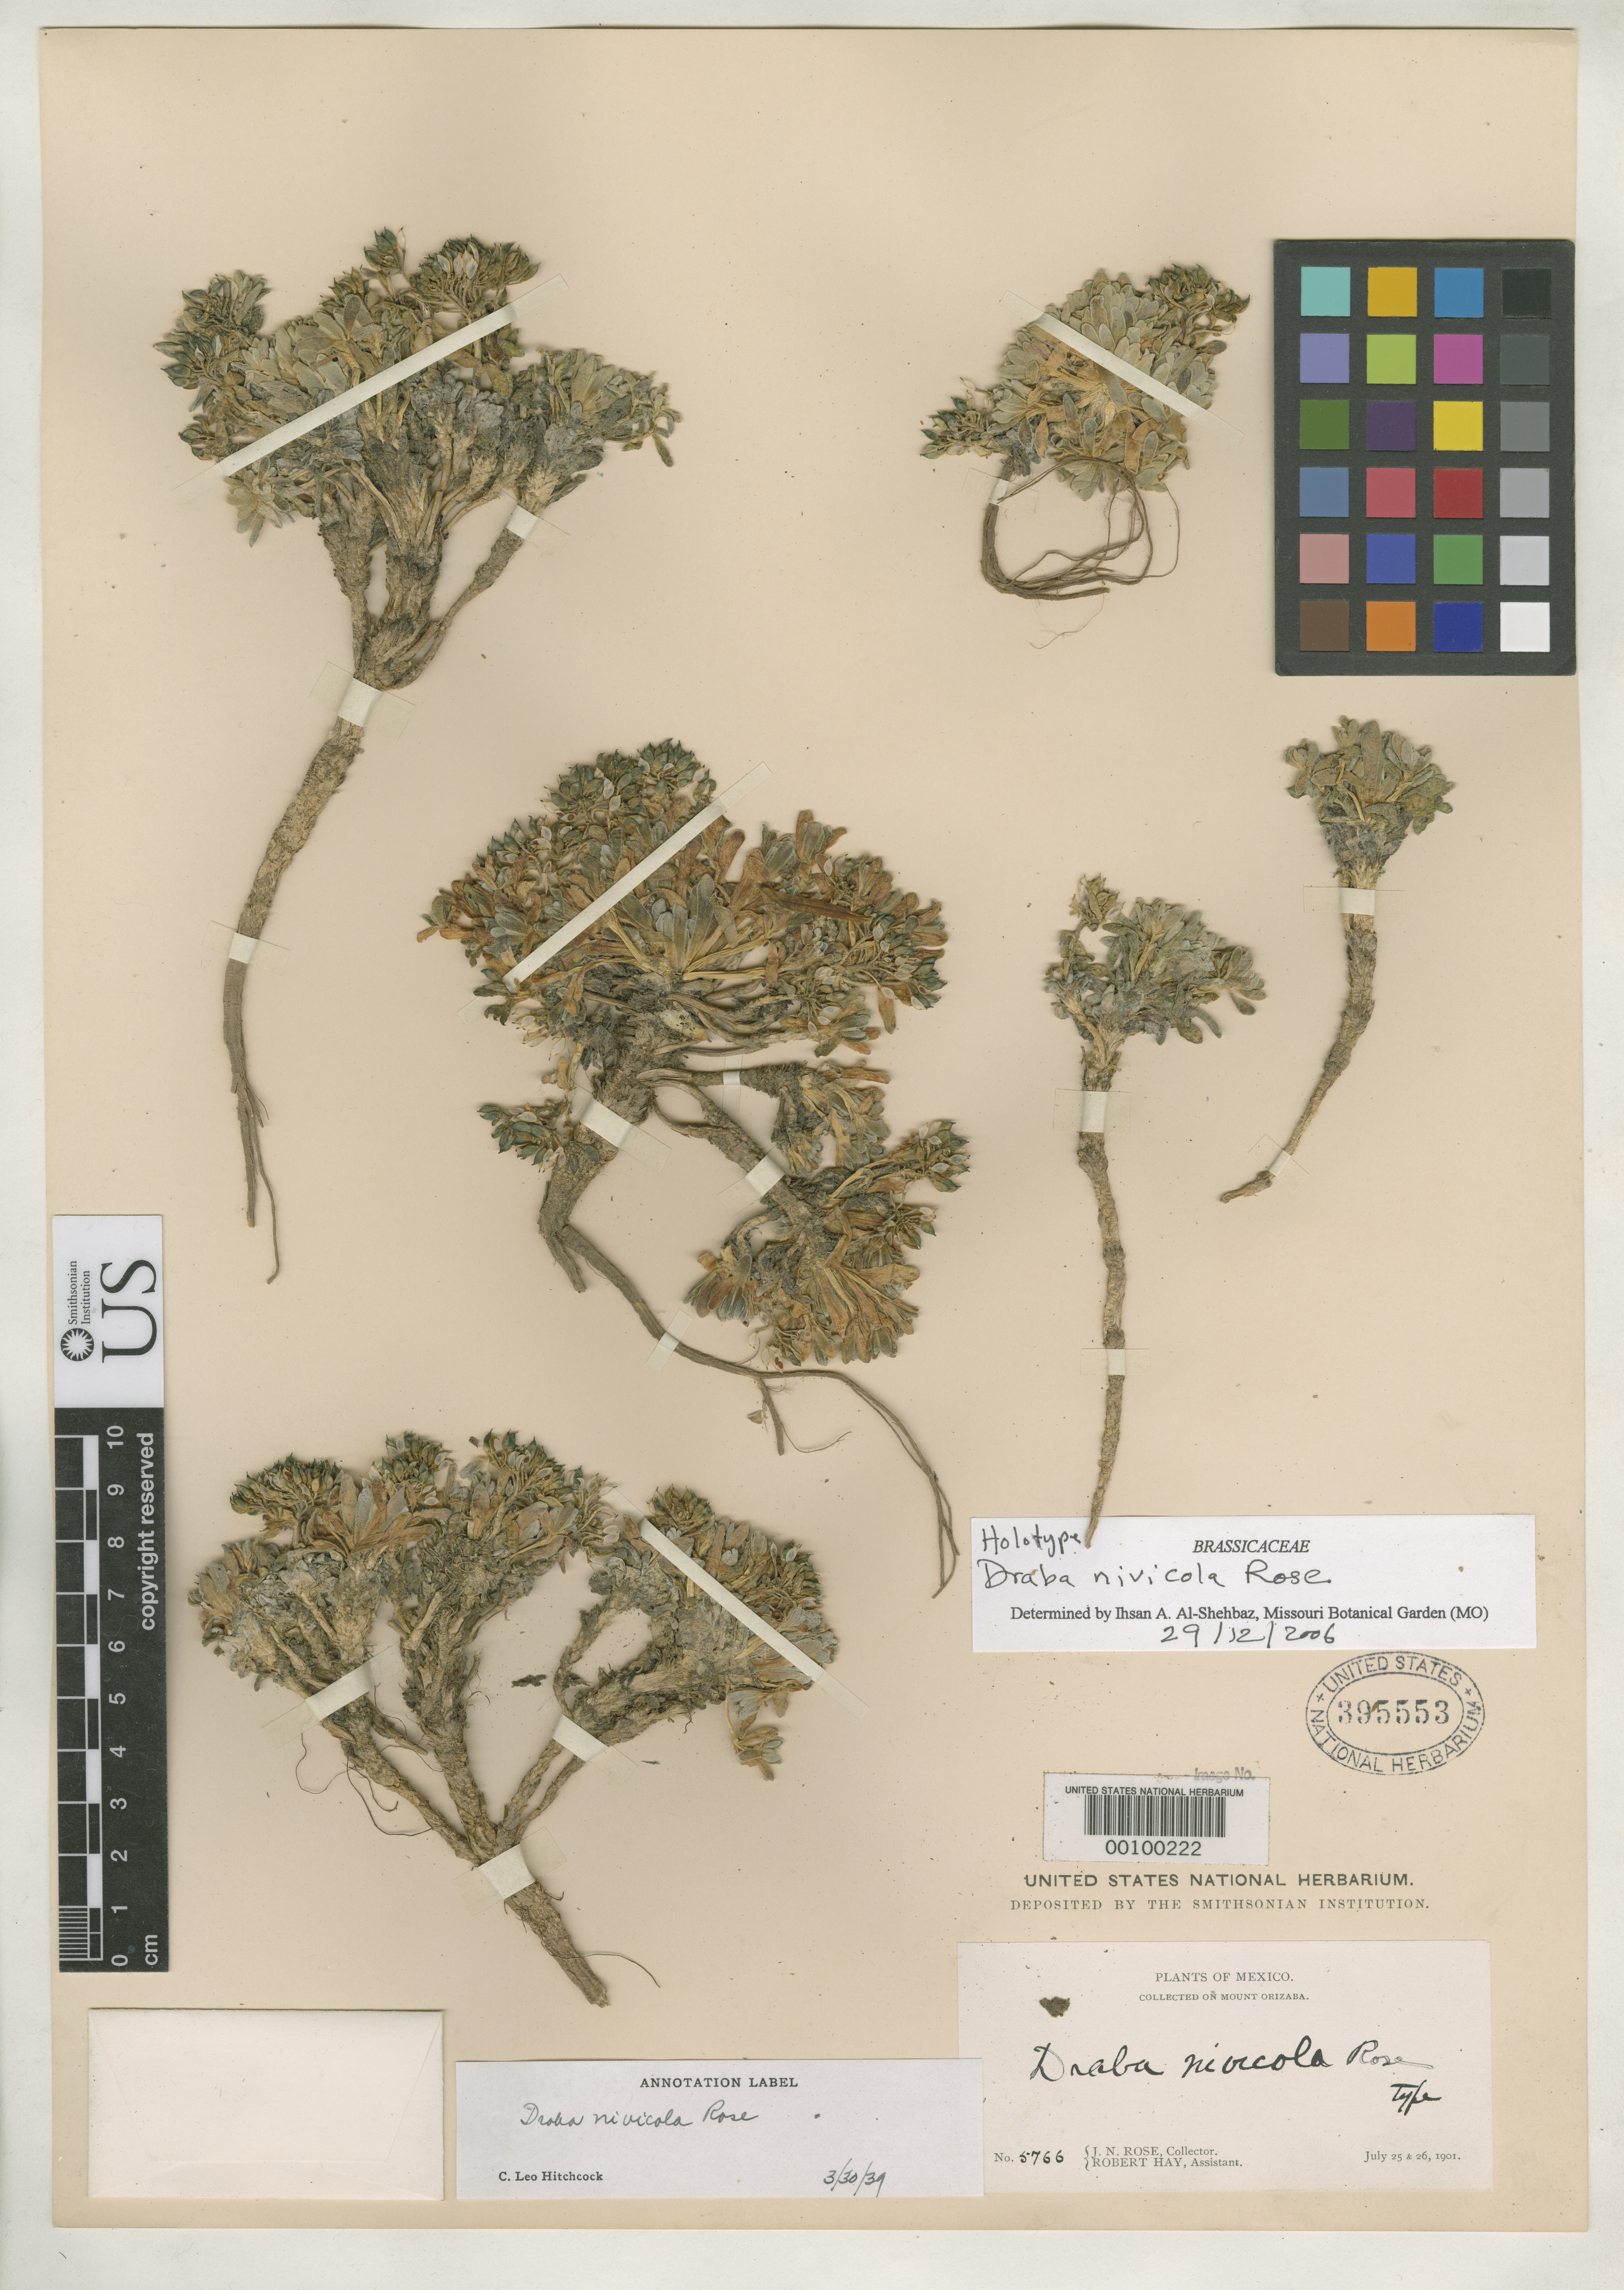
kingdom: Plantae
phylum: Tracheophyta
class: Magnoliopsida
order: Brassicales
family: Brassicaceae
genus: Draba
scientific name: Draba nivicola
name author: Rose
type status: Holotype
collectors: J. N. Rose & R. H. Hay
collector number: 5766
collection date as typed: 25 Jul 1901 to 26 Jul 1901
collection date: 1901-07-25/1901-07-26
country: Mexico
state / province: Veracruz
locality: Mt. Orizaba.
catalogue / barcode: US 395553